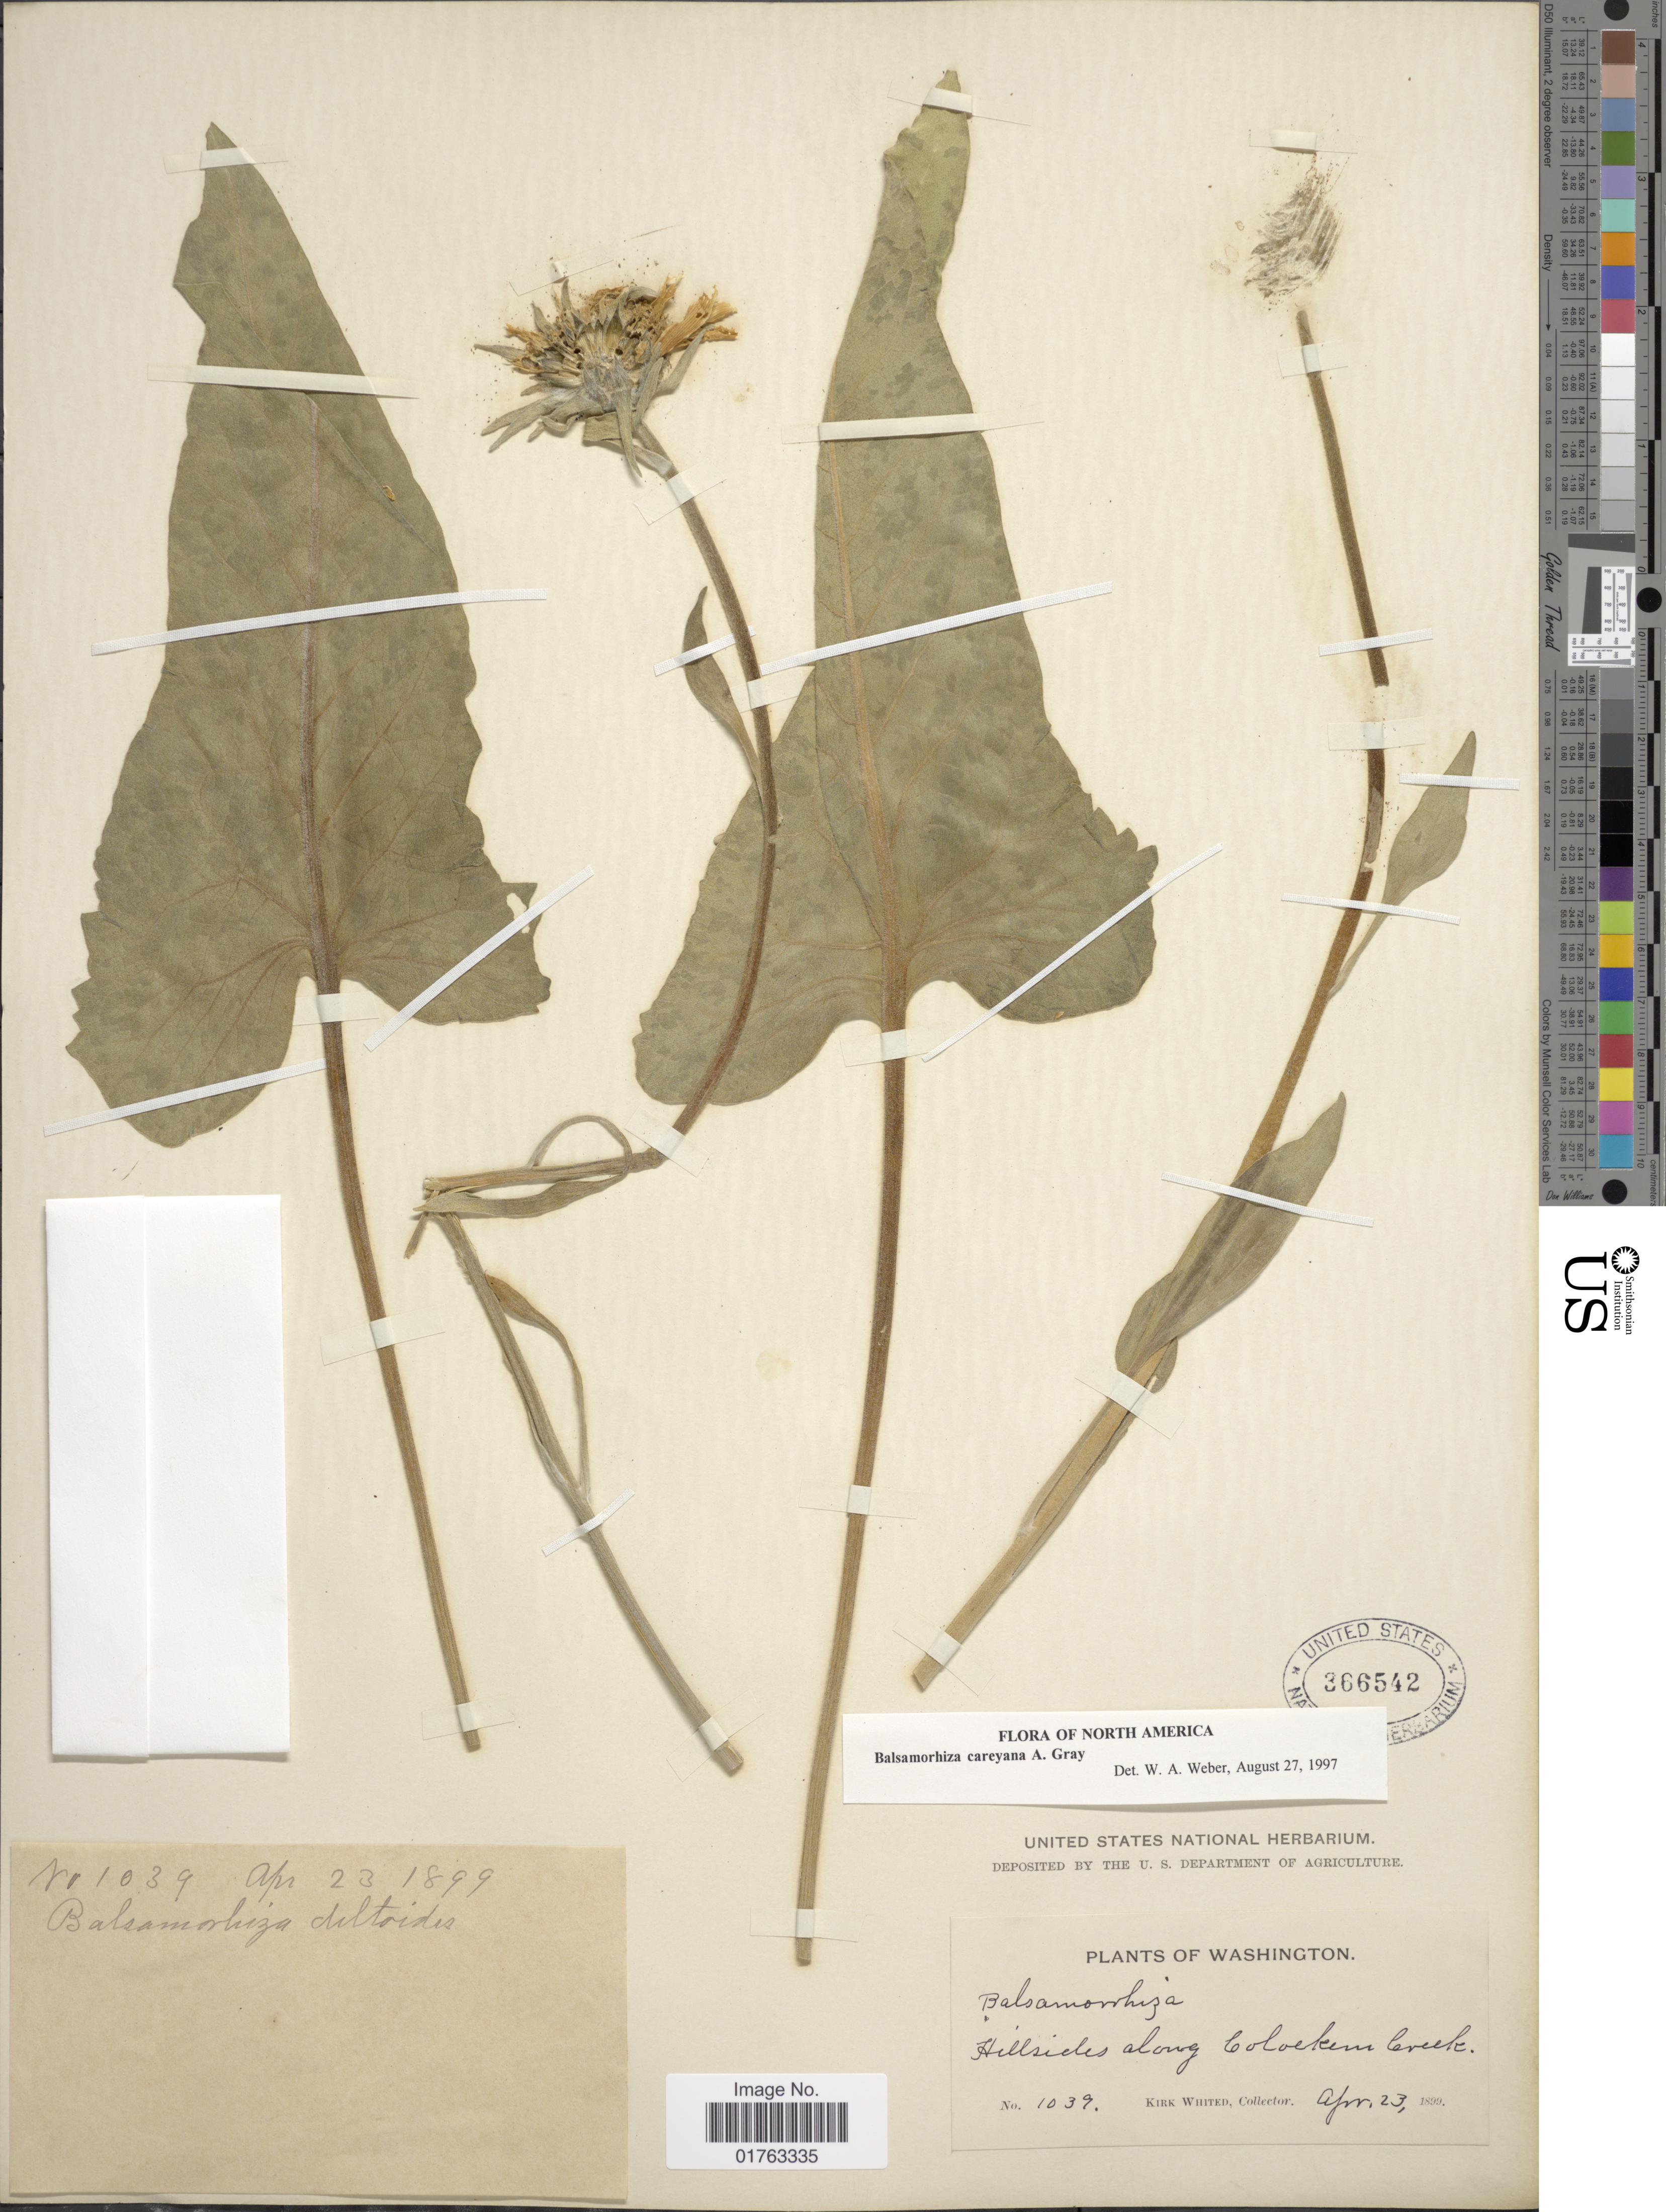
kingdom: Plantae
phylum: Tracheophyta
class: Magnoliopsida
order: Asterales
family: Asteraceae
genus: Balsamorhiza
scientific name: Balsamorhiza careyana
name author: A. Gray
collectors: K. Whited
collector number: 1039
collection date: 1899-04-23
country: United States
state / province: Washington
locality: Hillsides along Coloekem Creek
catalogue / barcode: US 366542